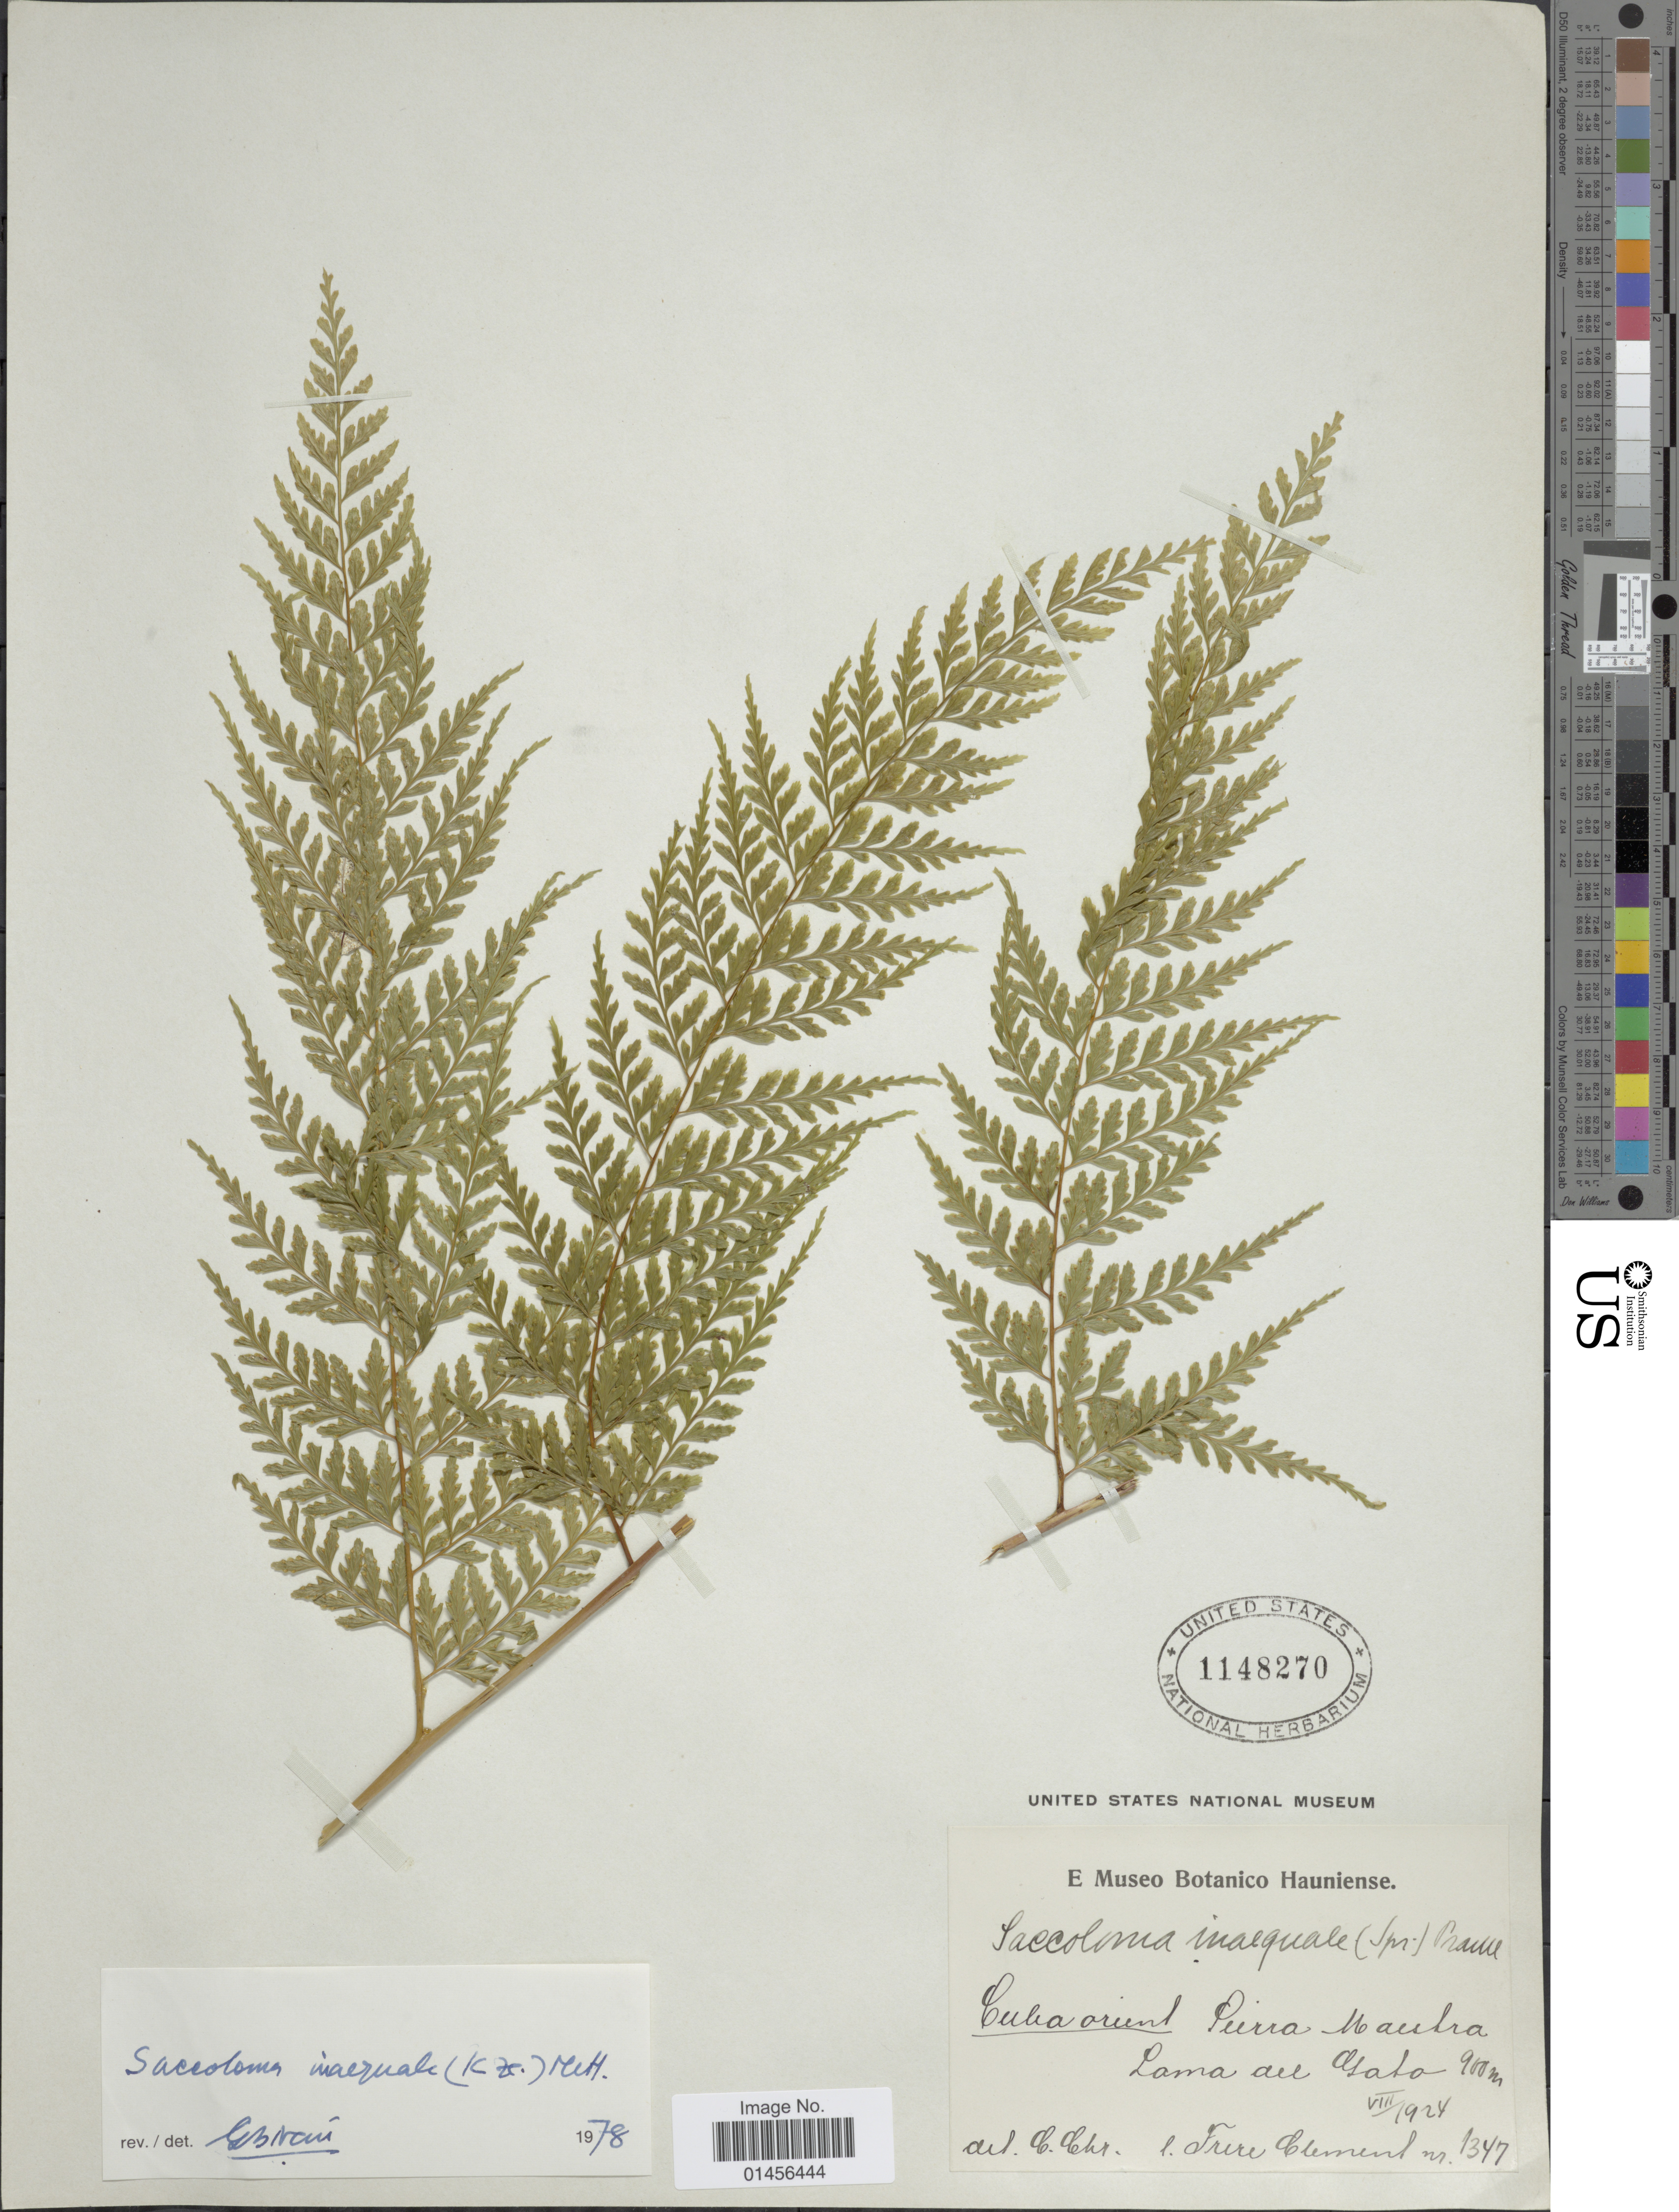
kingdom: Plantae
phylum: Tracheophyta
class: Polypodiopsida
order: Polypodiales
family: Saccolomataceae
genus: Saccoloma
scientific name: Saccoloma inaequale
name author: (Kunze) Mett.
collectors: B. Clement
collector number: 1347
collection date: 1924-08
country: Cuba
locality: Cuba orient Sierra Maestra Loma del Gato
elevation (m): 900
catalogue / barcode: US 1148270